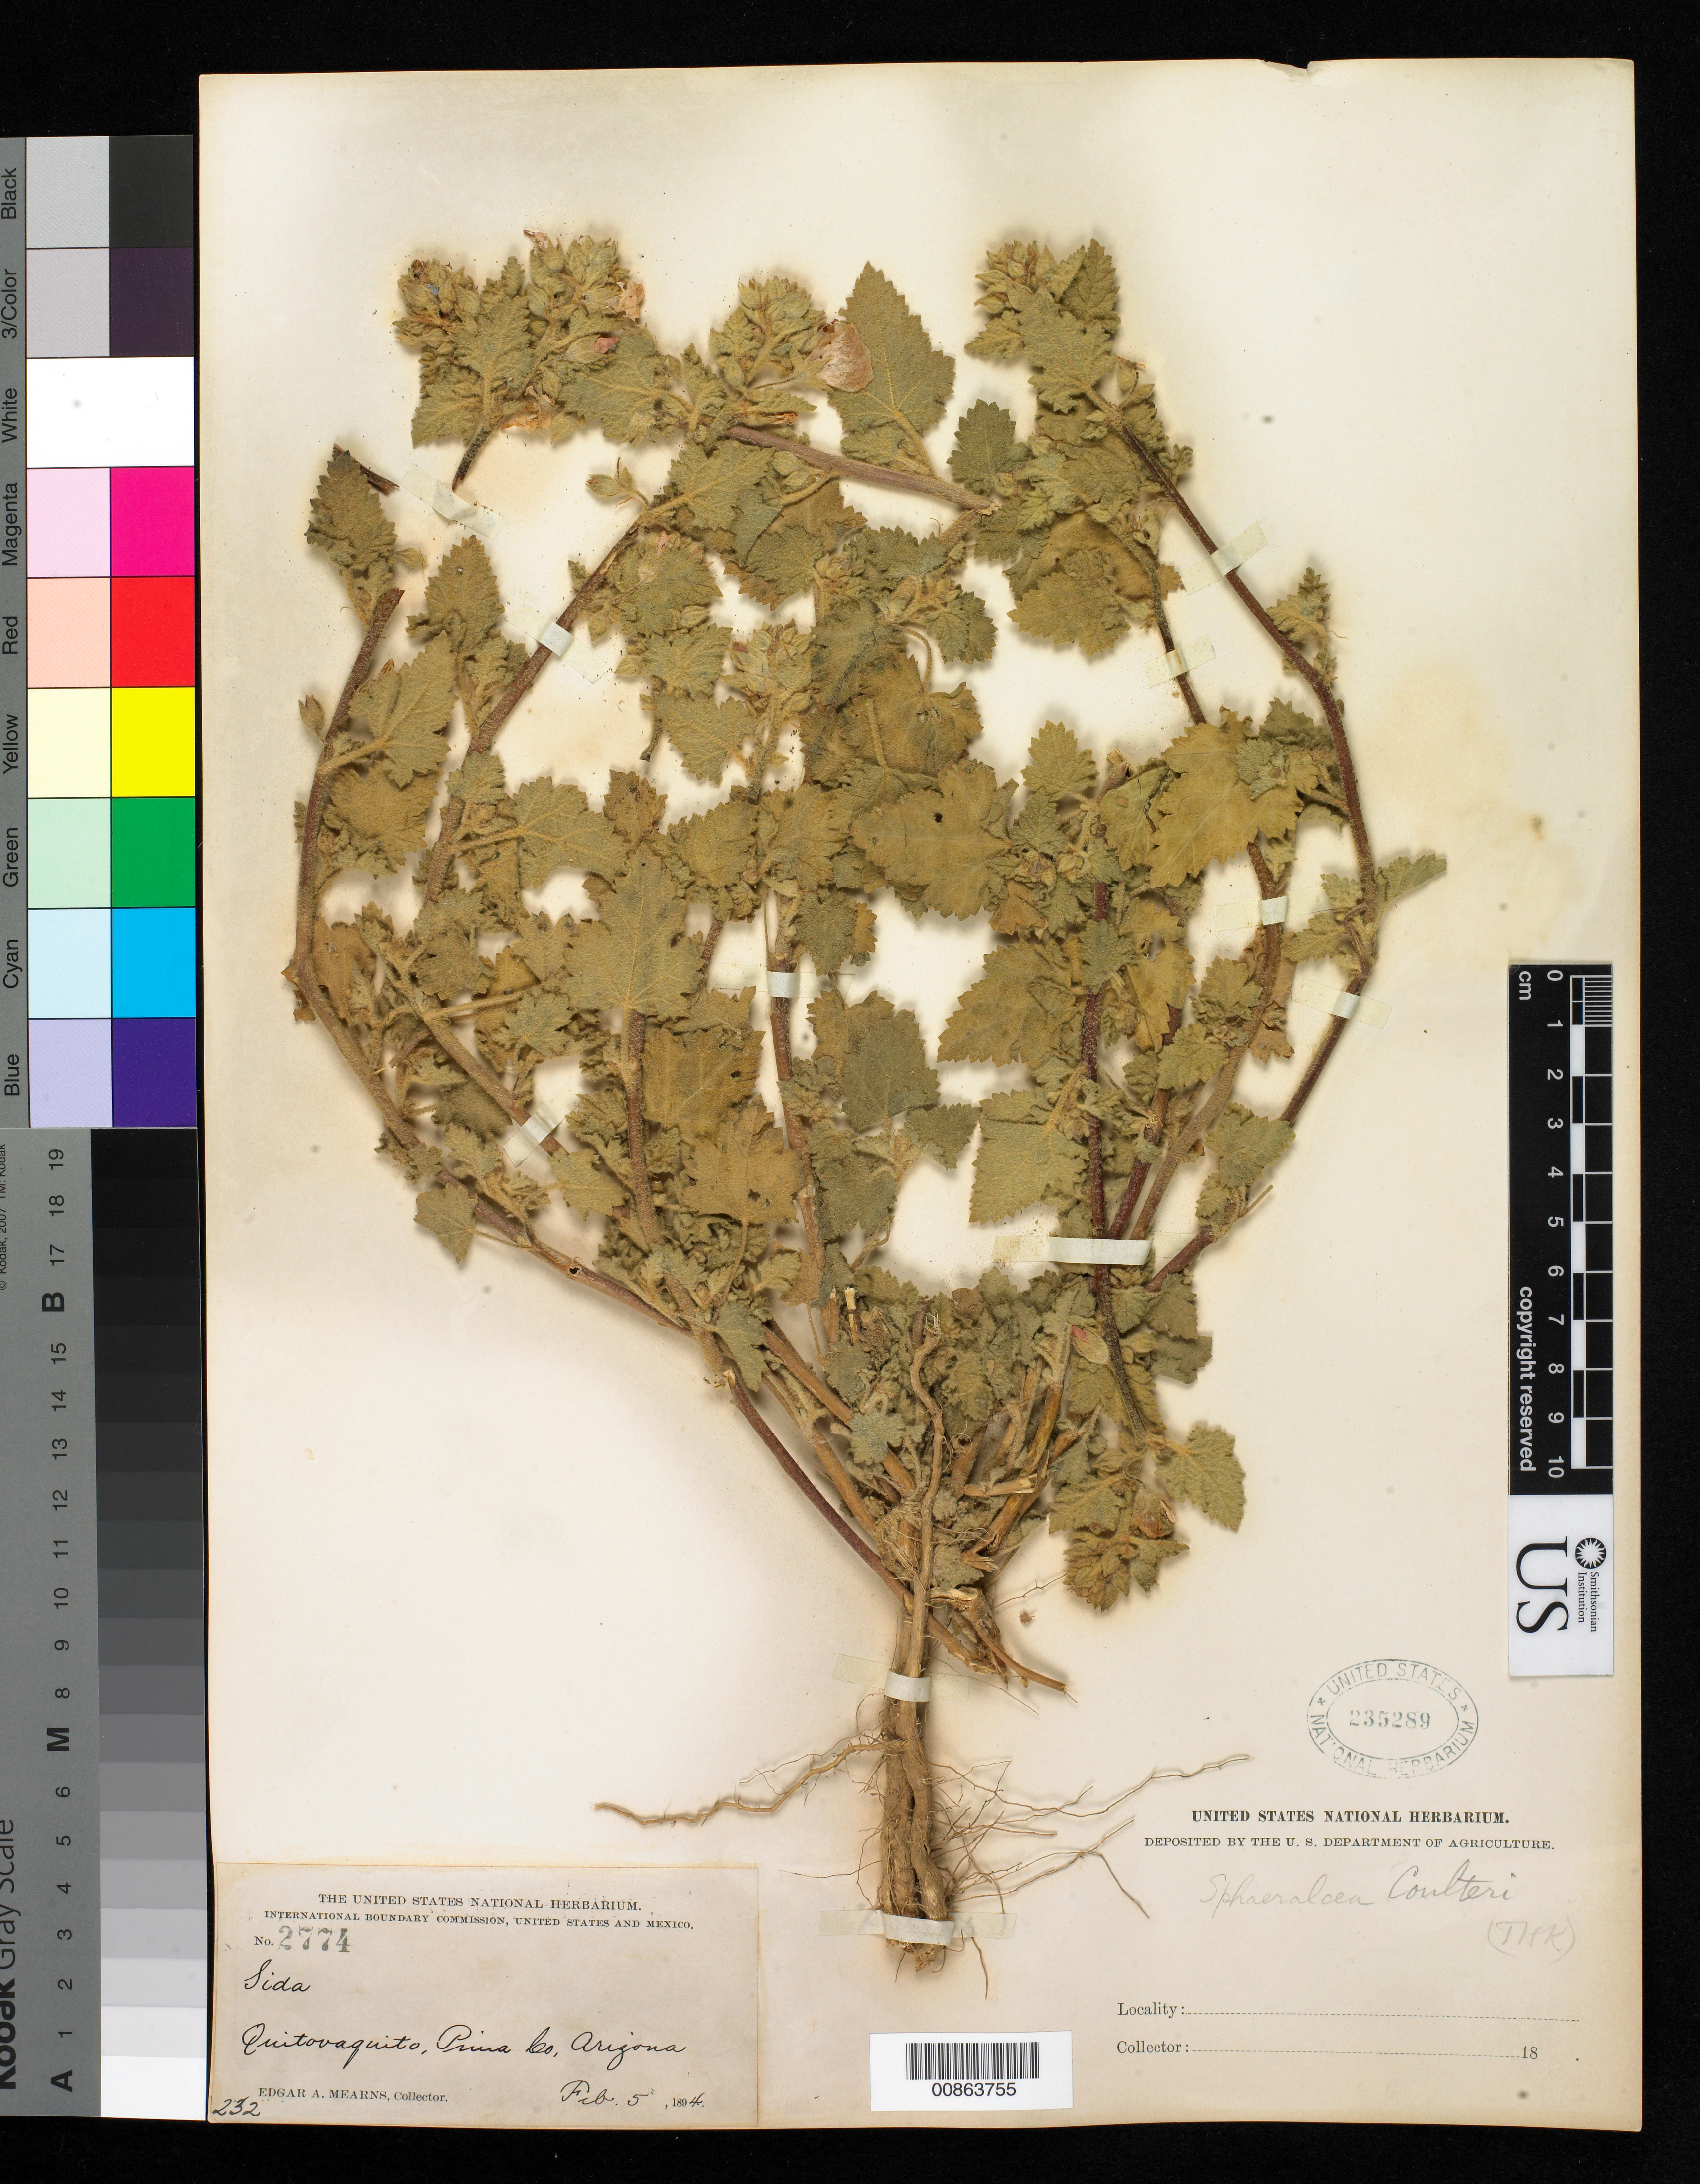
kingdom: Plantae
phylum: Tracheophyta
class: Magnoliopsida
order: Malvales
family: Malvaceae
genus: Sphaeralcea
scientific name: Sphaeralcea coulteri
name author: (S. Watson) A. Gray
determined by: Kearney, T. H.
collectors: E. A. Mearns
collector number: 2774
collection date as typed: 05 Feb 1894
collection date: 1894-02-05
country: United States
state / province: Arizona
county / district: Pima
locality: Quitovaquito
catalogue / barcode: US 235289